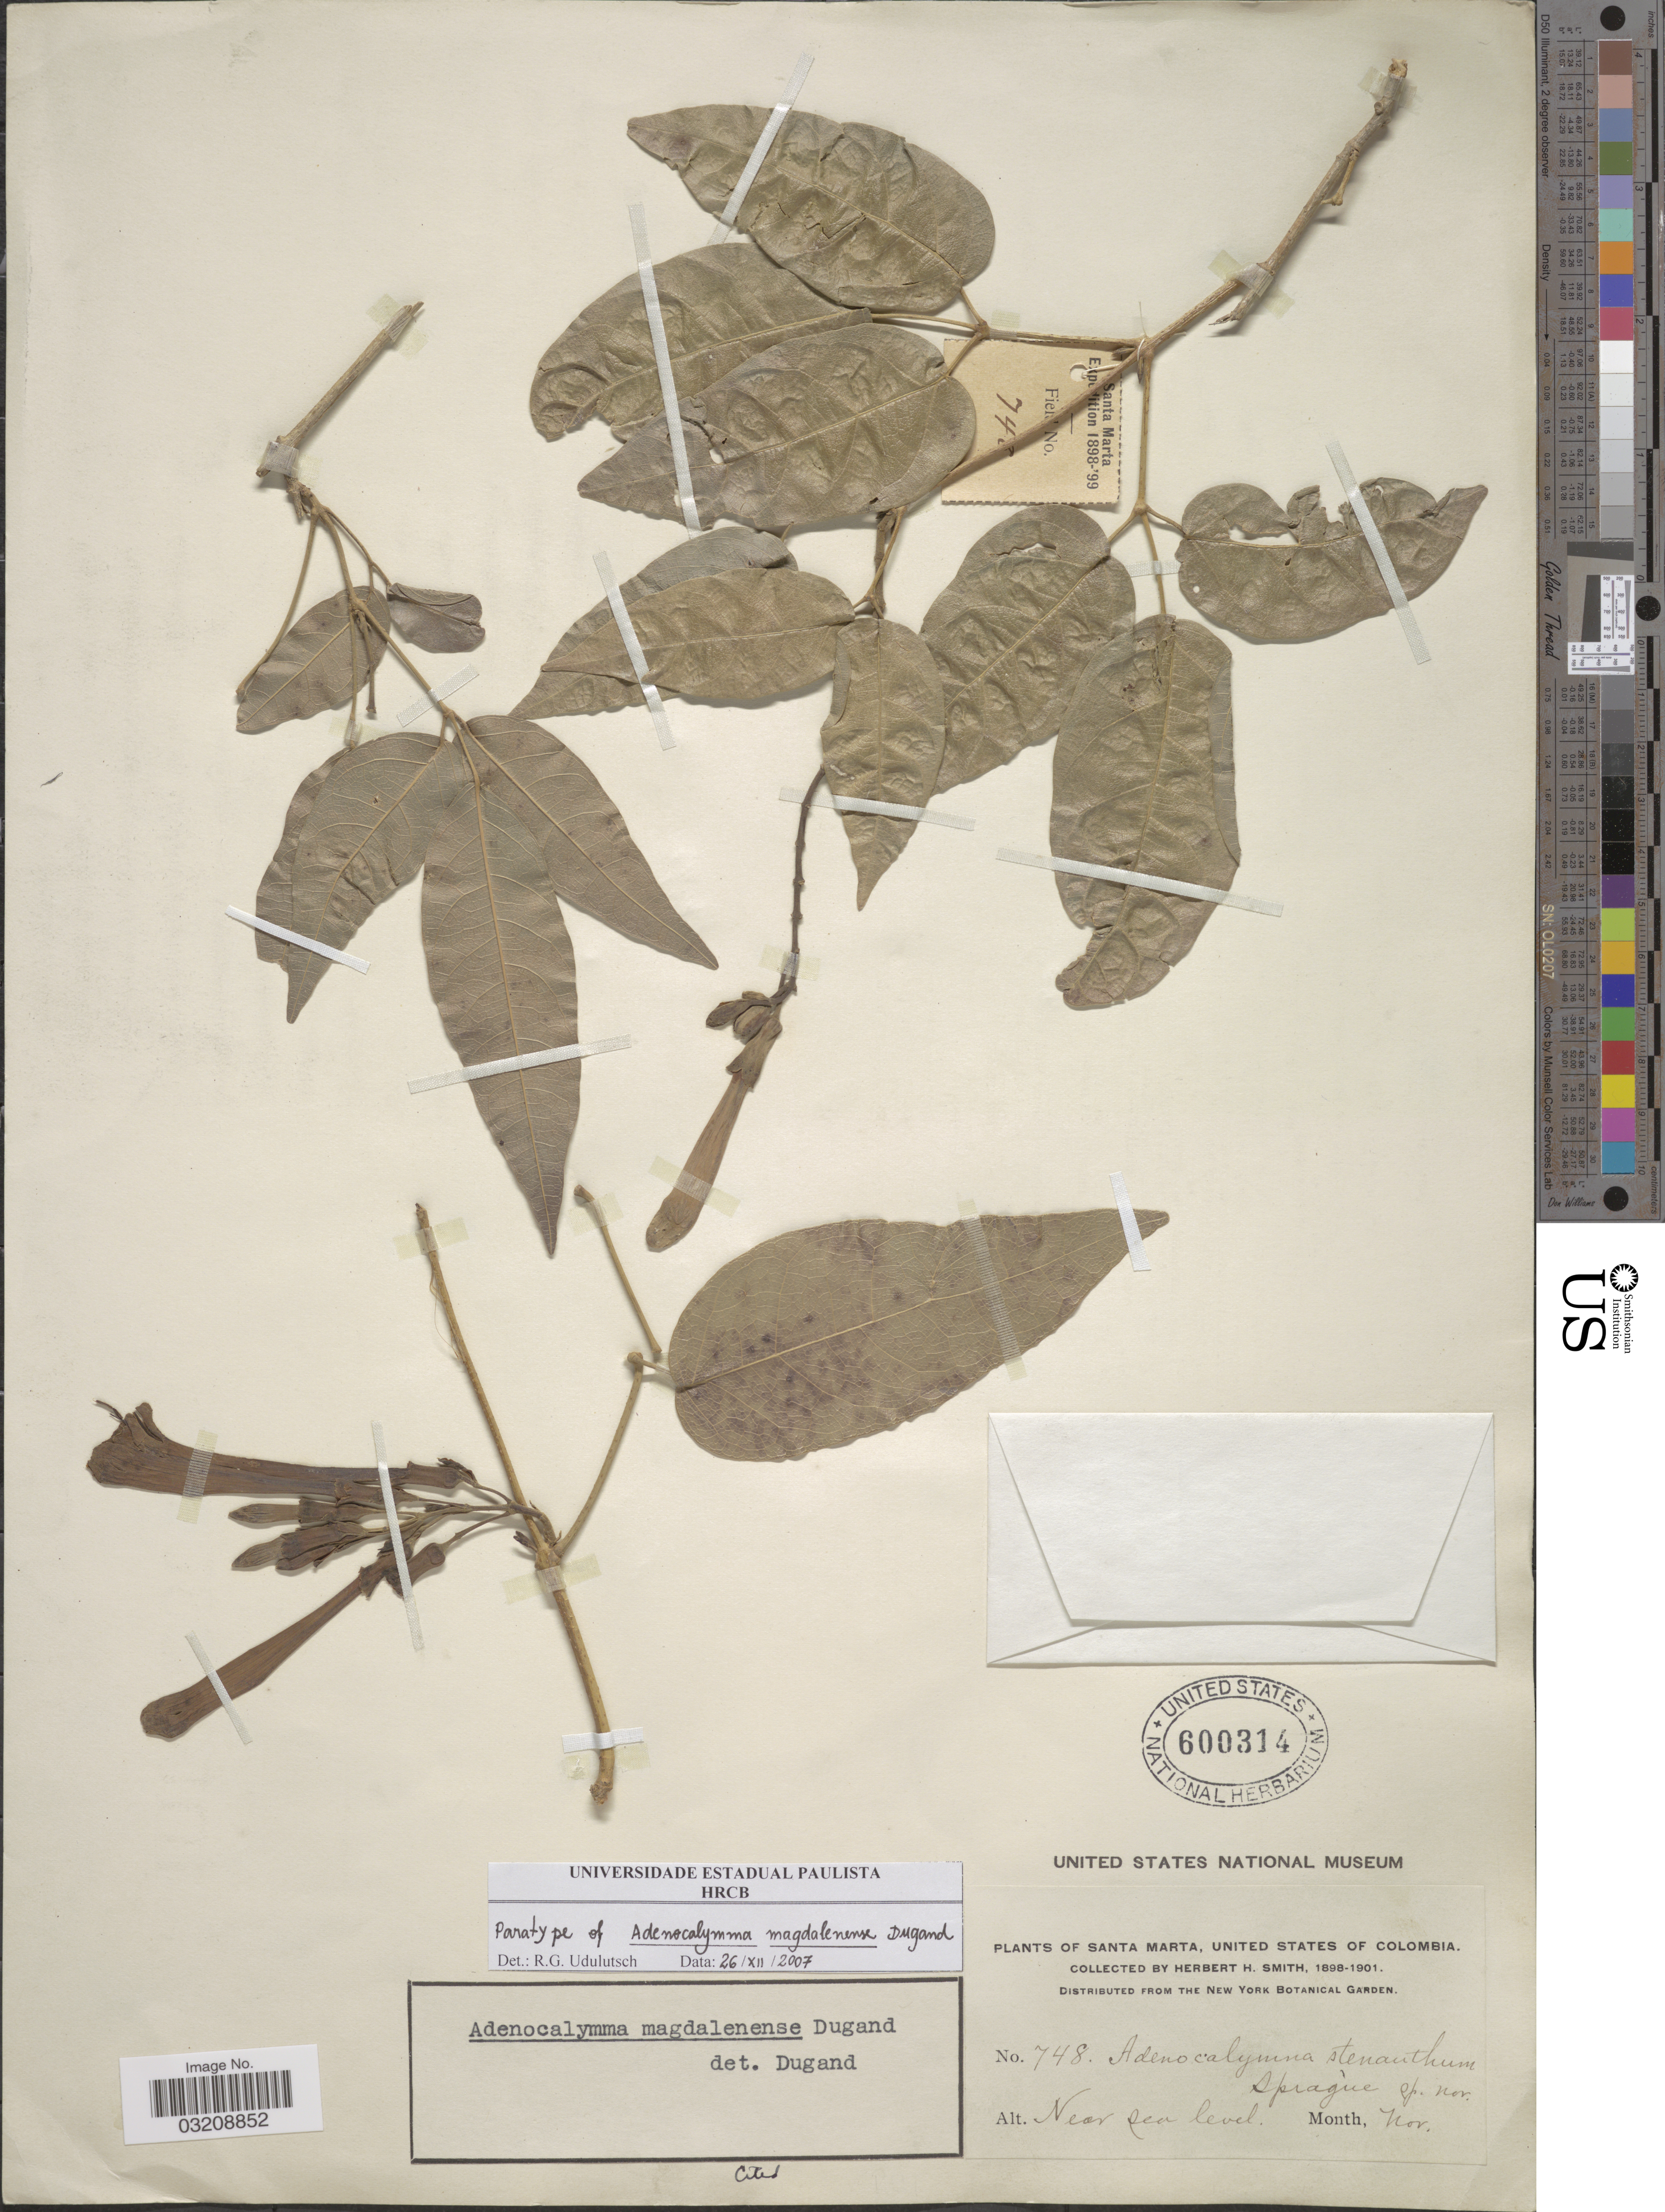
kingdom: Plantae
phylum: Tracheophyta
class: Magnoliopsida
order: Lamiales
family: Bignoniaceae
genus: Adenocalymma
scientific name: Adenocalymma magdalenense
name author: Dugand G.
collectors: Herbert H. Smith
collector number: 748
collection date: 1898-11/1901-11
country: Colombia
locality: Santa Marta.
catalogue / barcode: US 600314